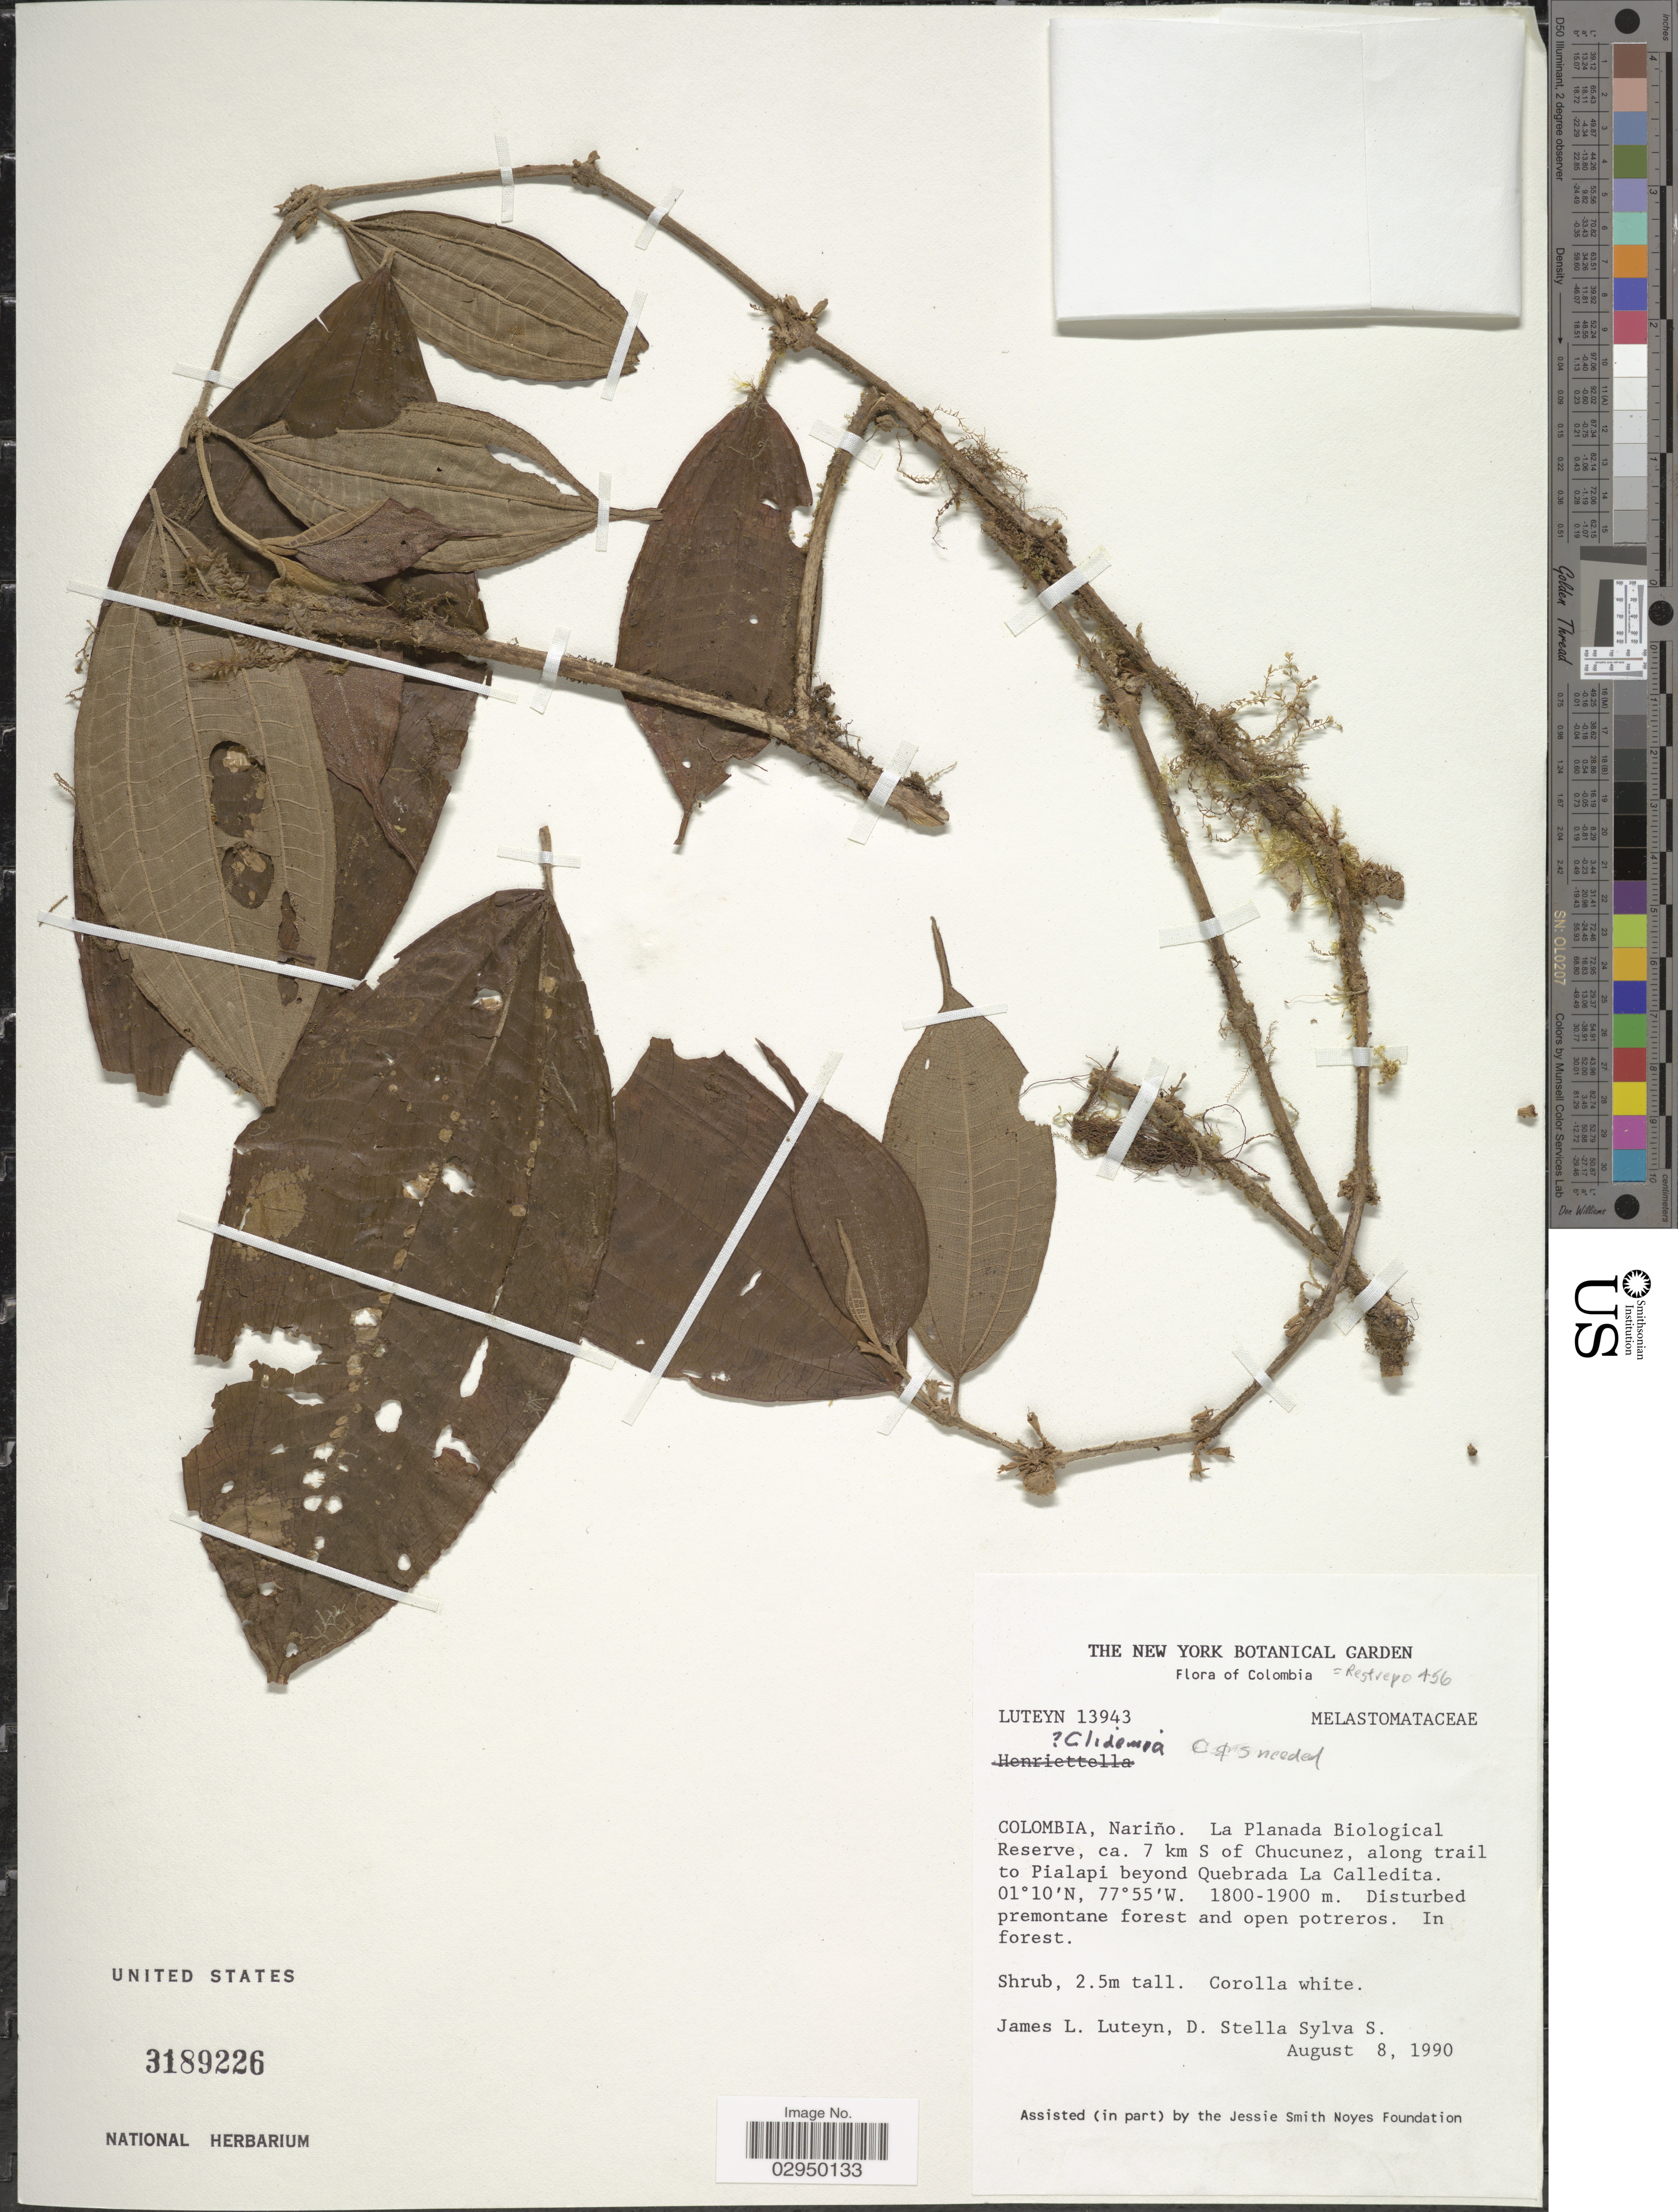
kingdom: Plantae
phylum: Tracheophyta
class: Magnoliopsida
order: Myrtales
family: Melastomataceae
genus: Clidemia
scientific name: Clidemia sp.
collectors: J. Luteyn & Stella Sylva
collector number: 13943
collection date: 1990-08-08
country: Colombia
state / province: Nariño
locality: La Planada Biological Reserve, ca. 7 km S of Chucunez, along trail to Pialapi beyond Quebrada La Calledita.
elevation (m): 1800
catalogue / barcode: US 3189226